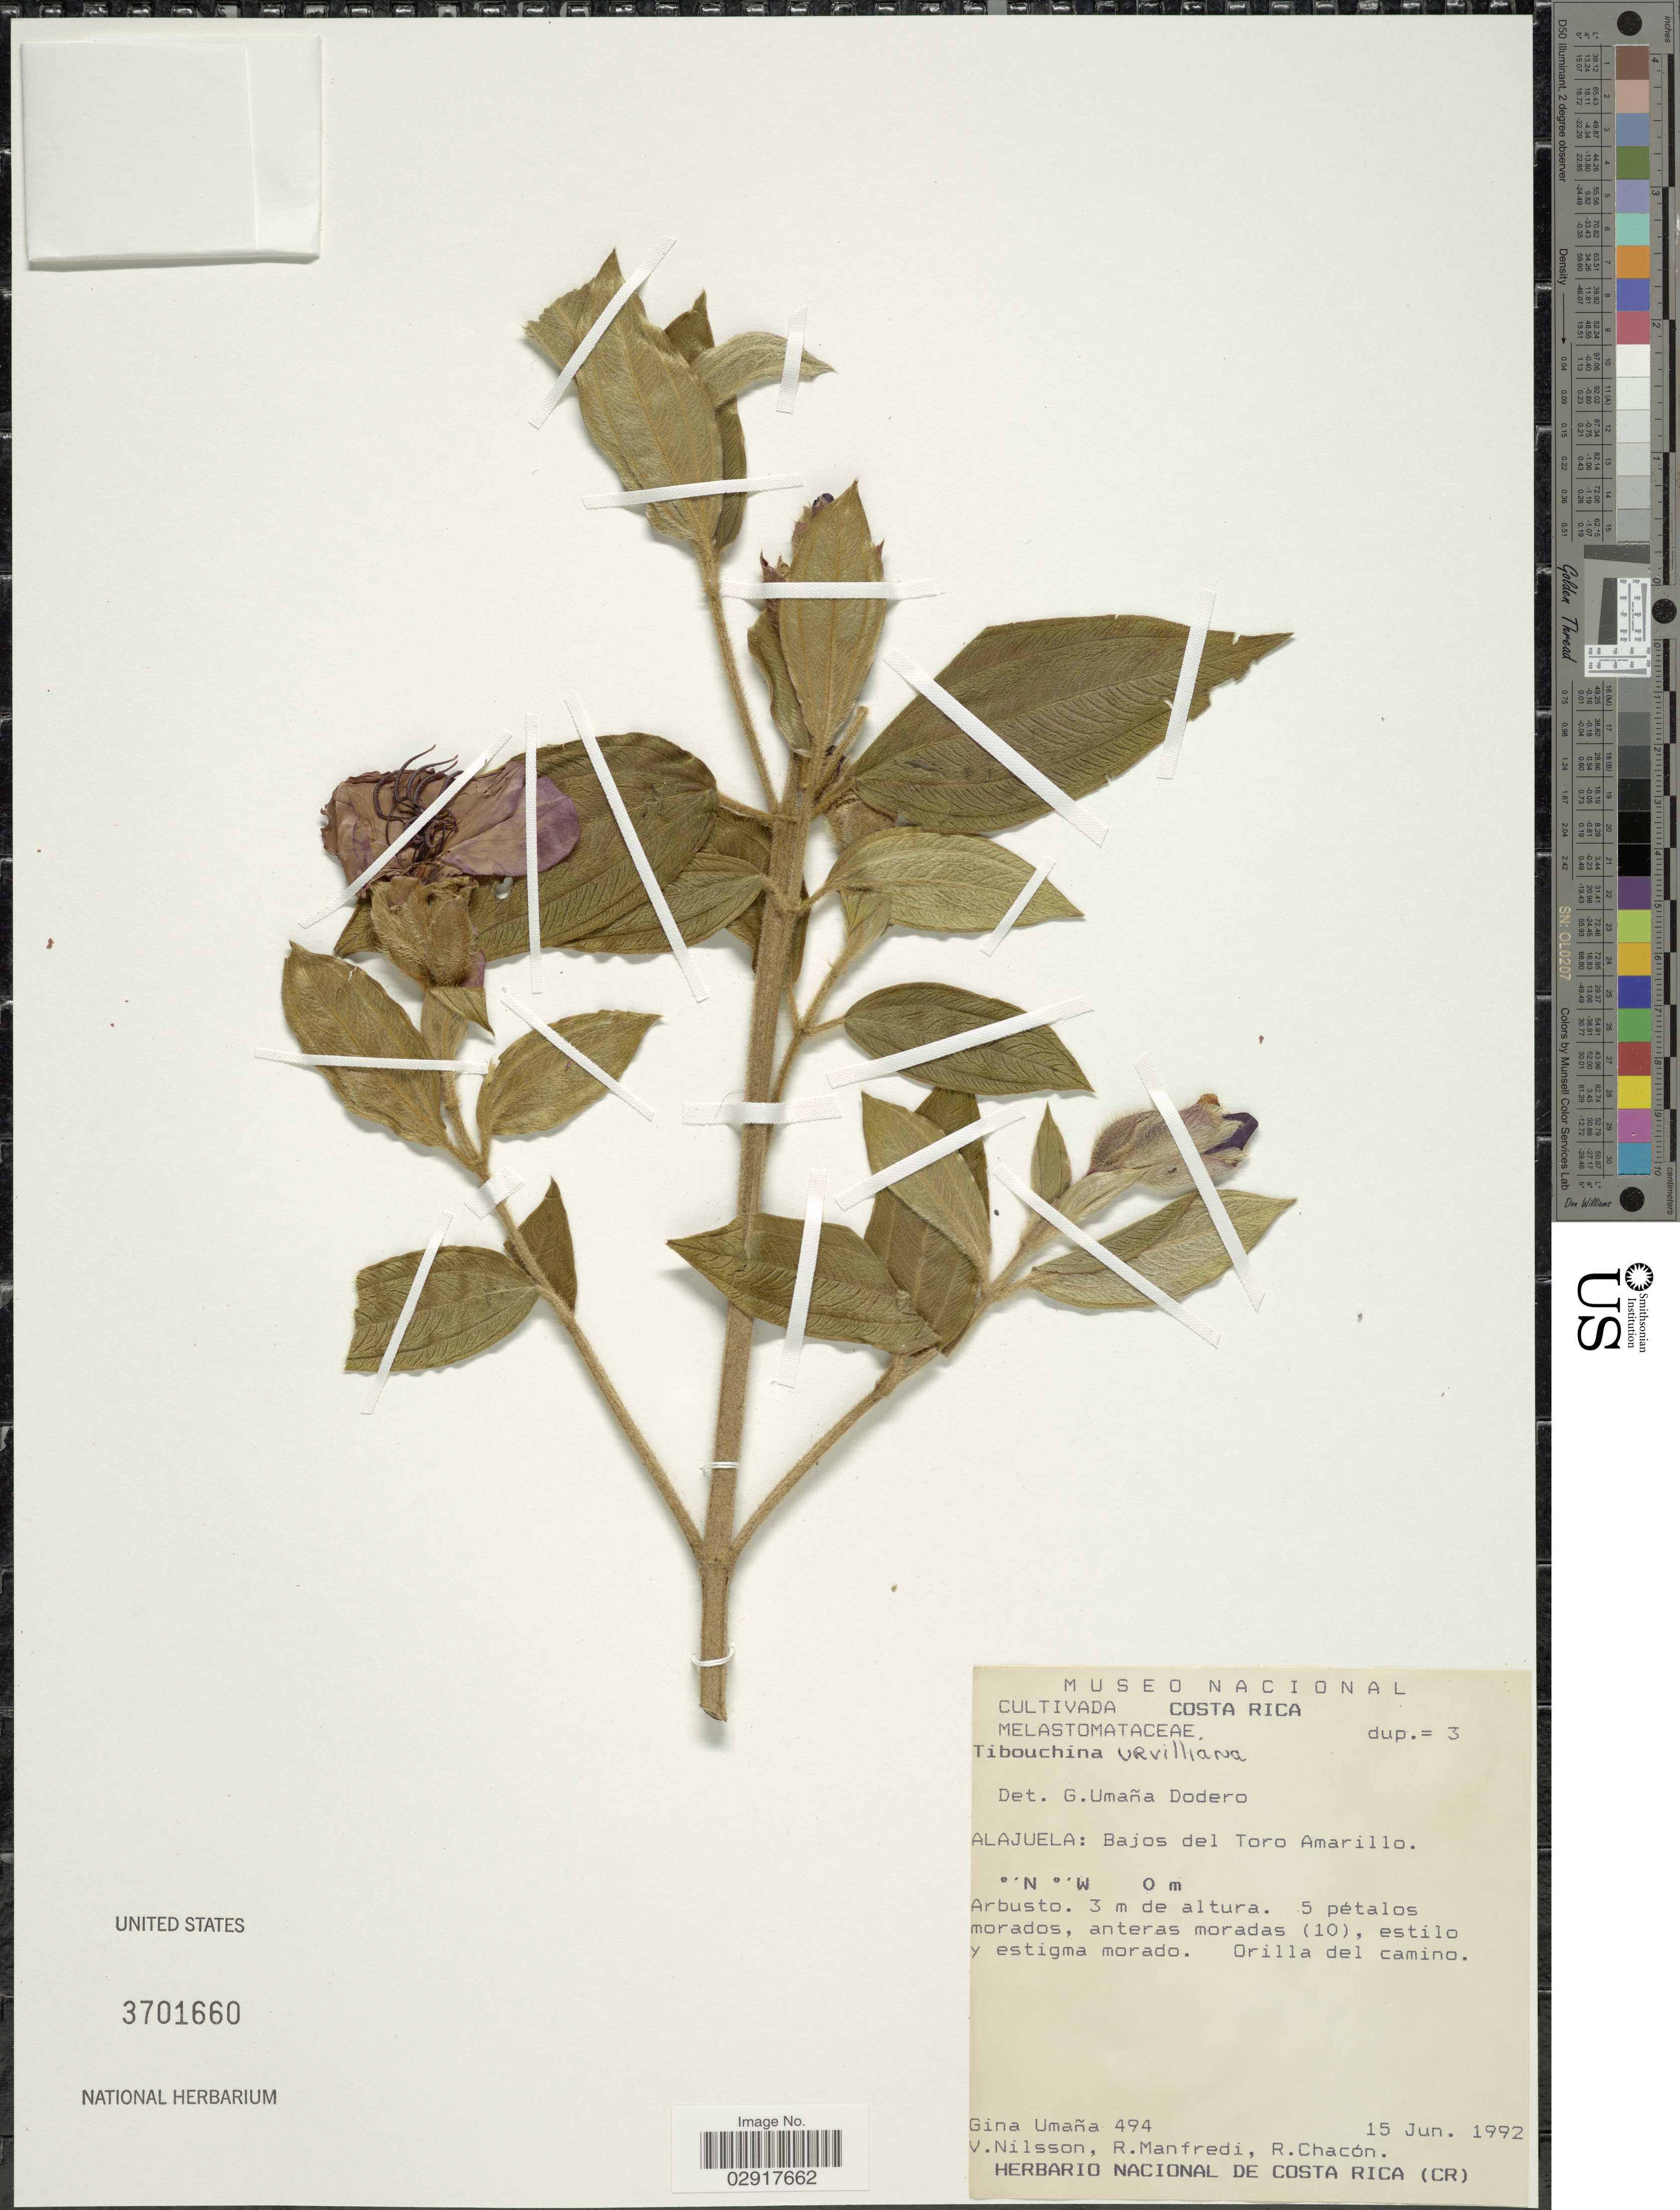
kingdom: Plantae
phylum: Tracheophyta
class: Magnoliopsida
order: Myrtales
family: Melastomataceae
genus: Pleroma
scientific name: Pleroma urvilleanum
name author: (DC.) P.J.F. Guim. & Michelang.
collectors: G. Umana, V. Nilsson, R. Manfredi & R. Chacón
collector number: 494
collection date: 1992-06-15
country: Costa Rica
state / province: Alajuela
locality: Bajos del Toro Amarillo.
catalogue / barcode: US 3701660